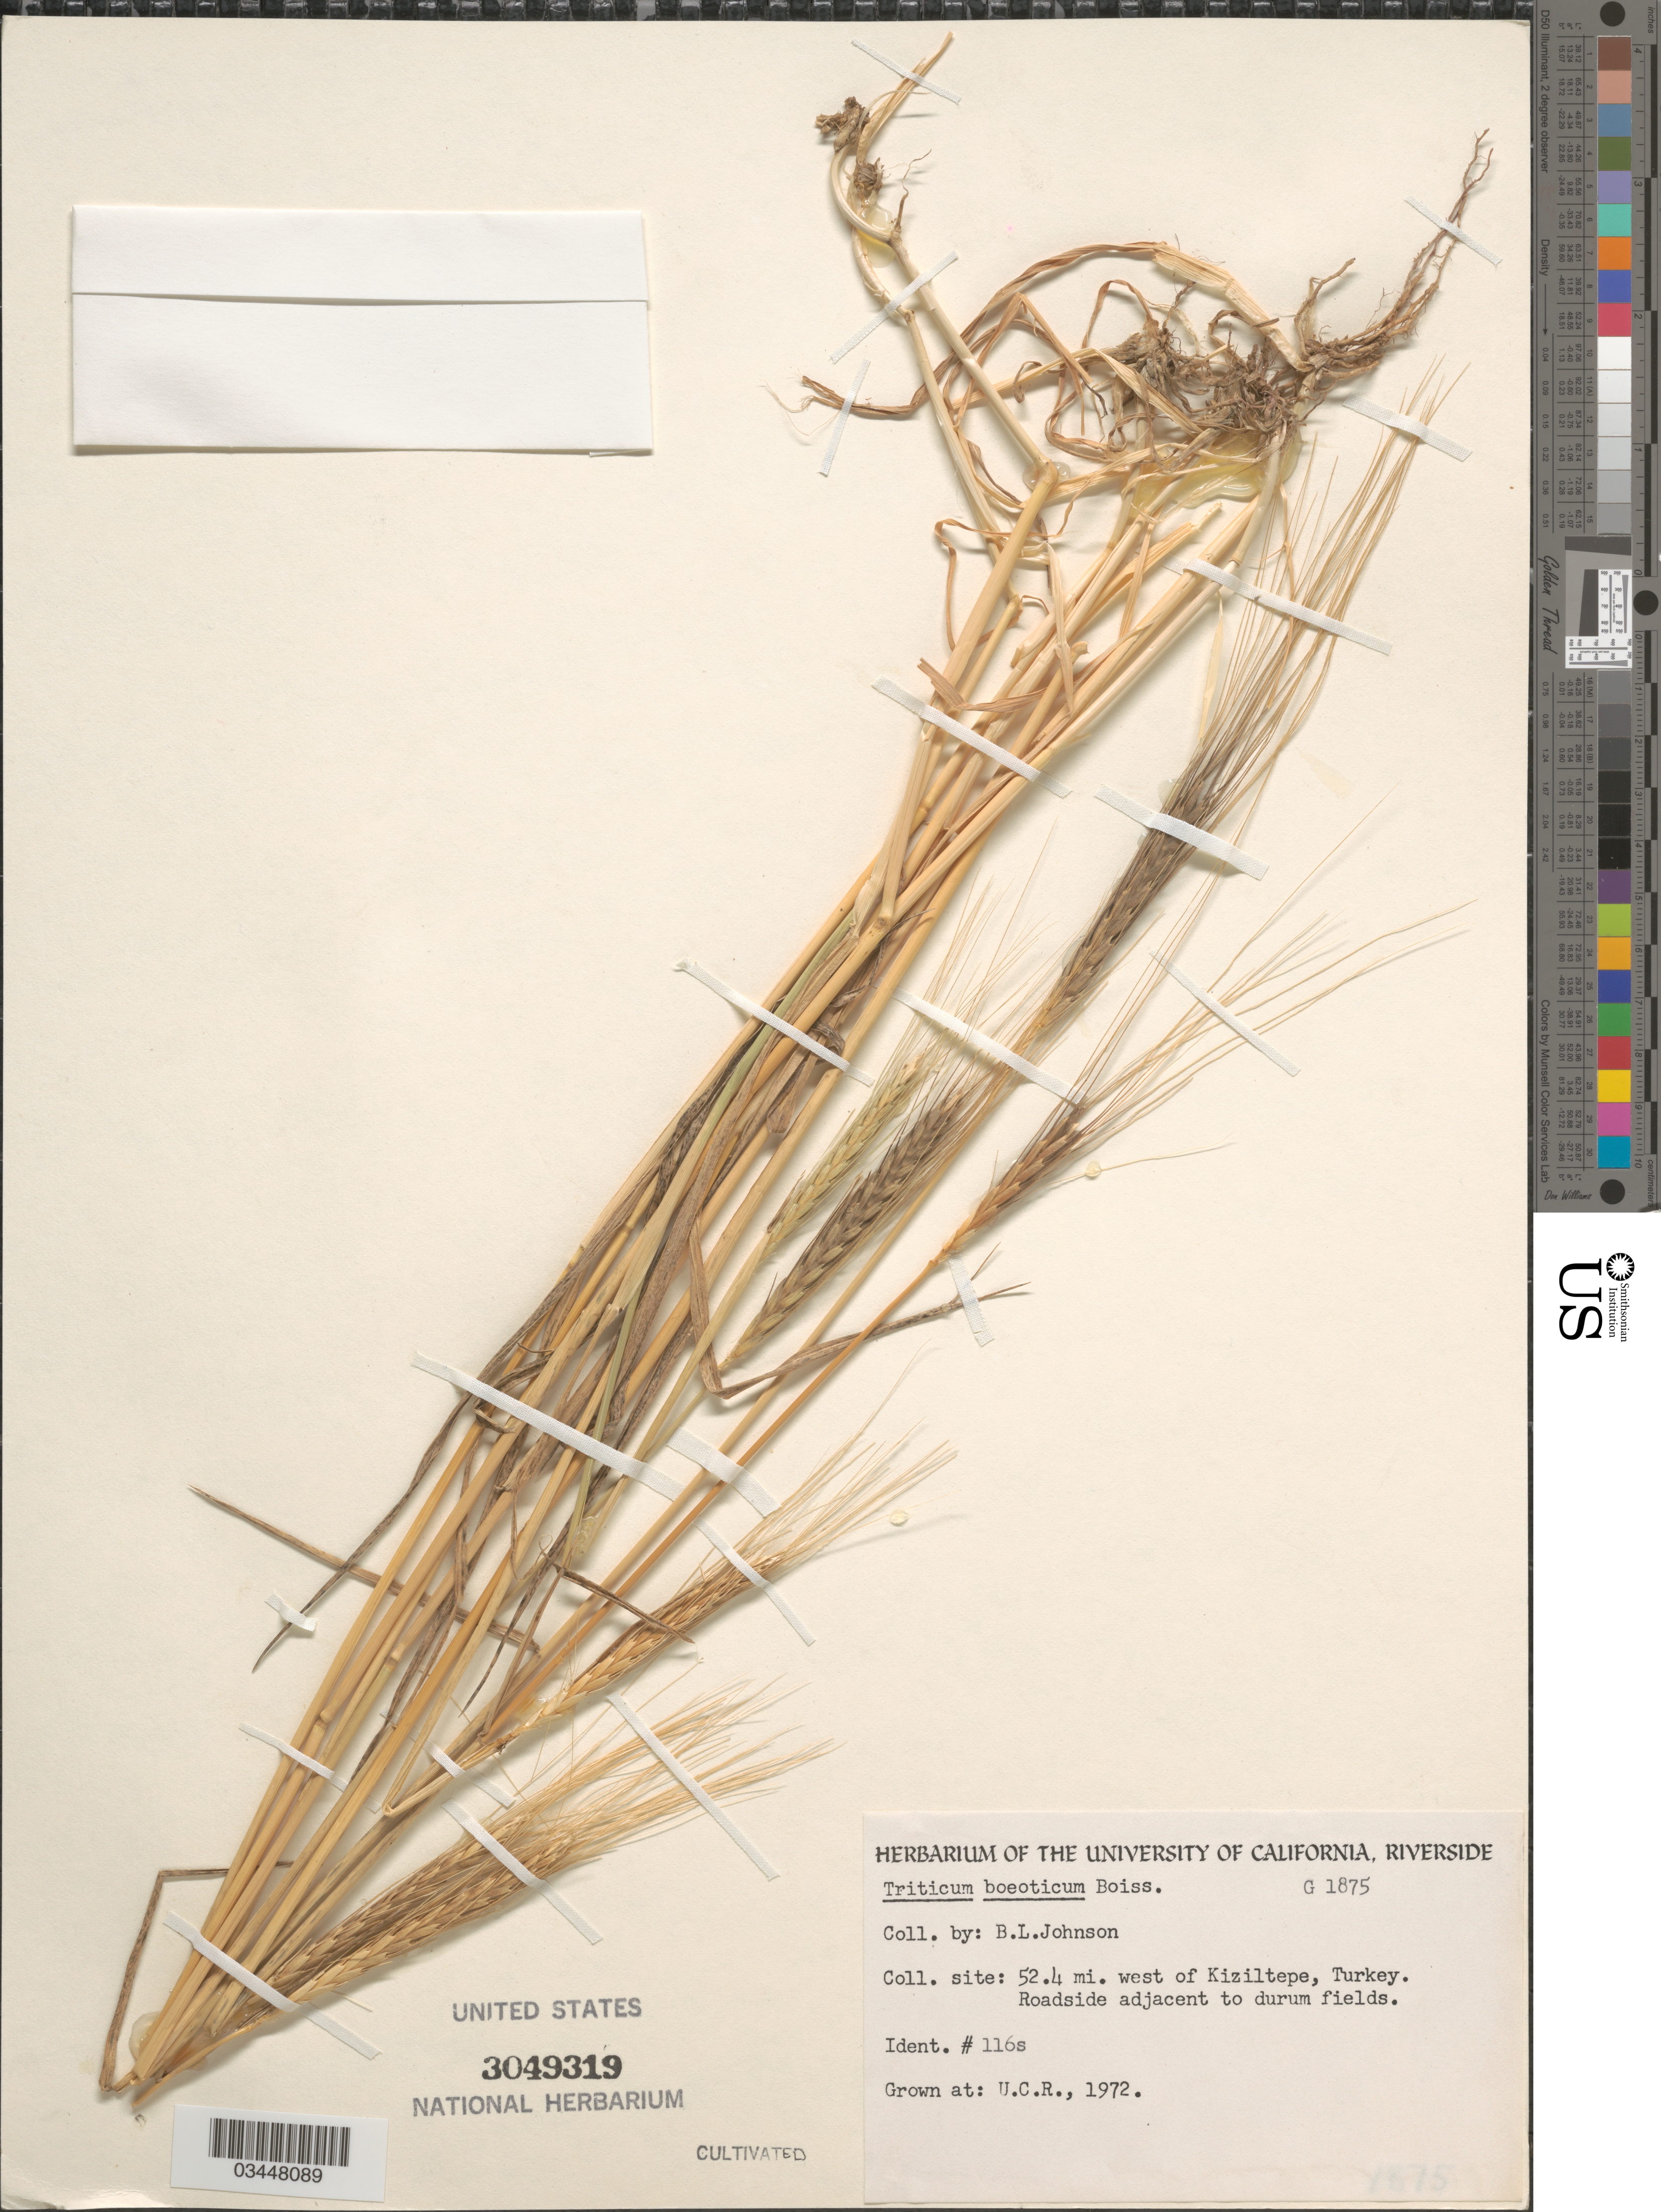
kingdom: Plantae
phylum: Tracheophyta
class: Liliopsida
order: Poales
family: Poaceae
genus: Triticum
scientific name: Triticum boeoticum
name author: Boiss.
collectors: ex herb. Univ. of California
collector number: G1875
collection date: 1972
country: United States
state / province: California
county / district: Riverside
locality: U.C.R.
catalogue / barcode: US 3049319